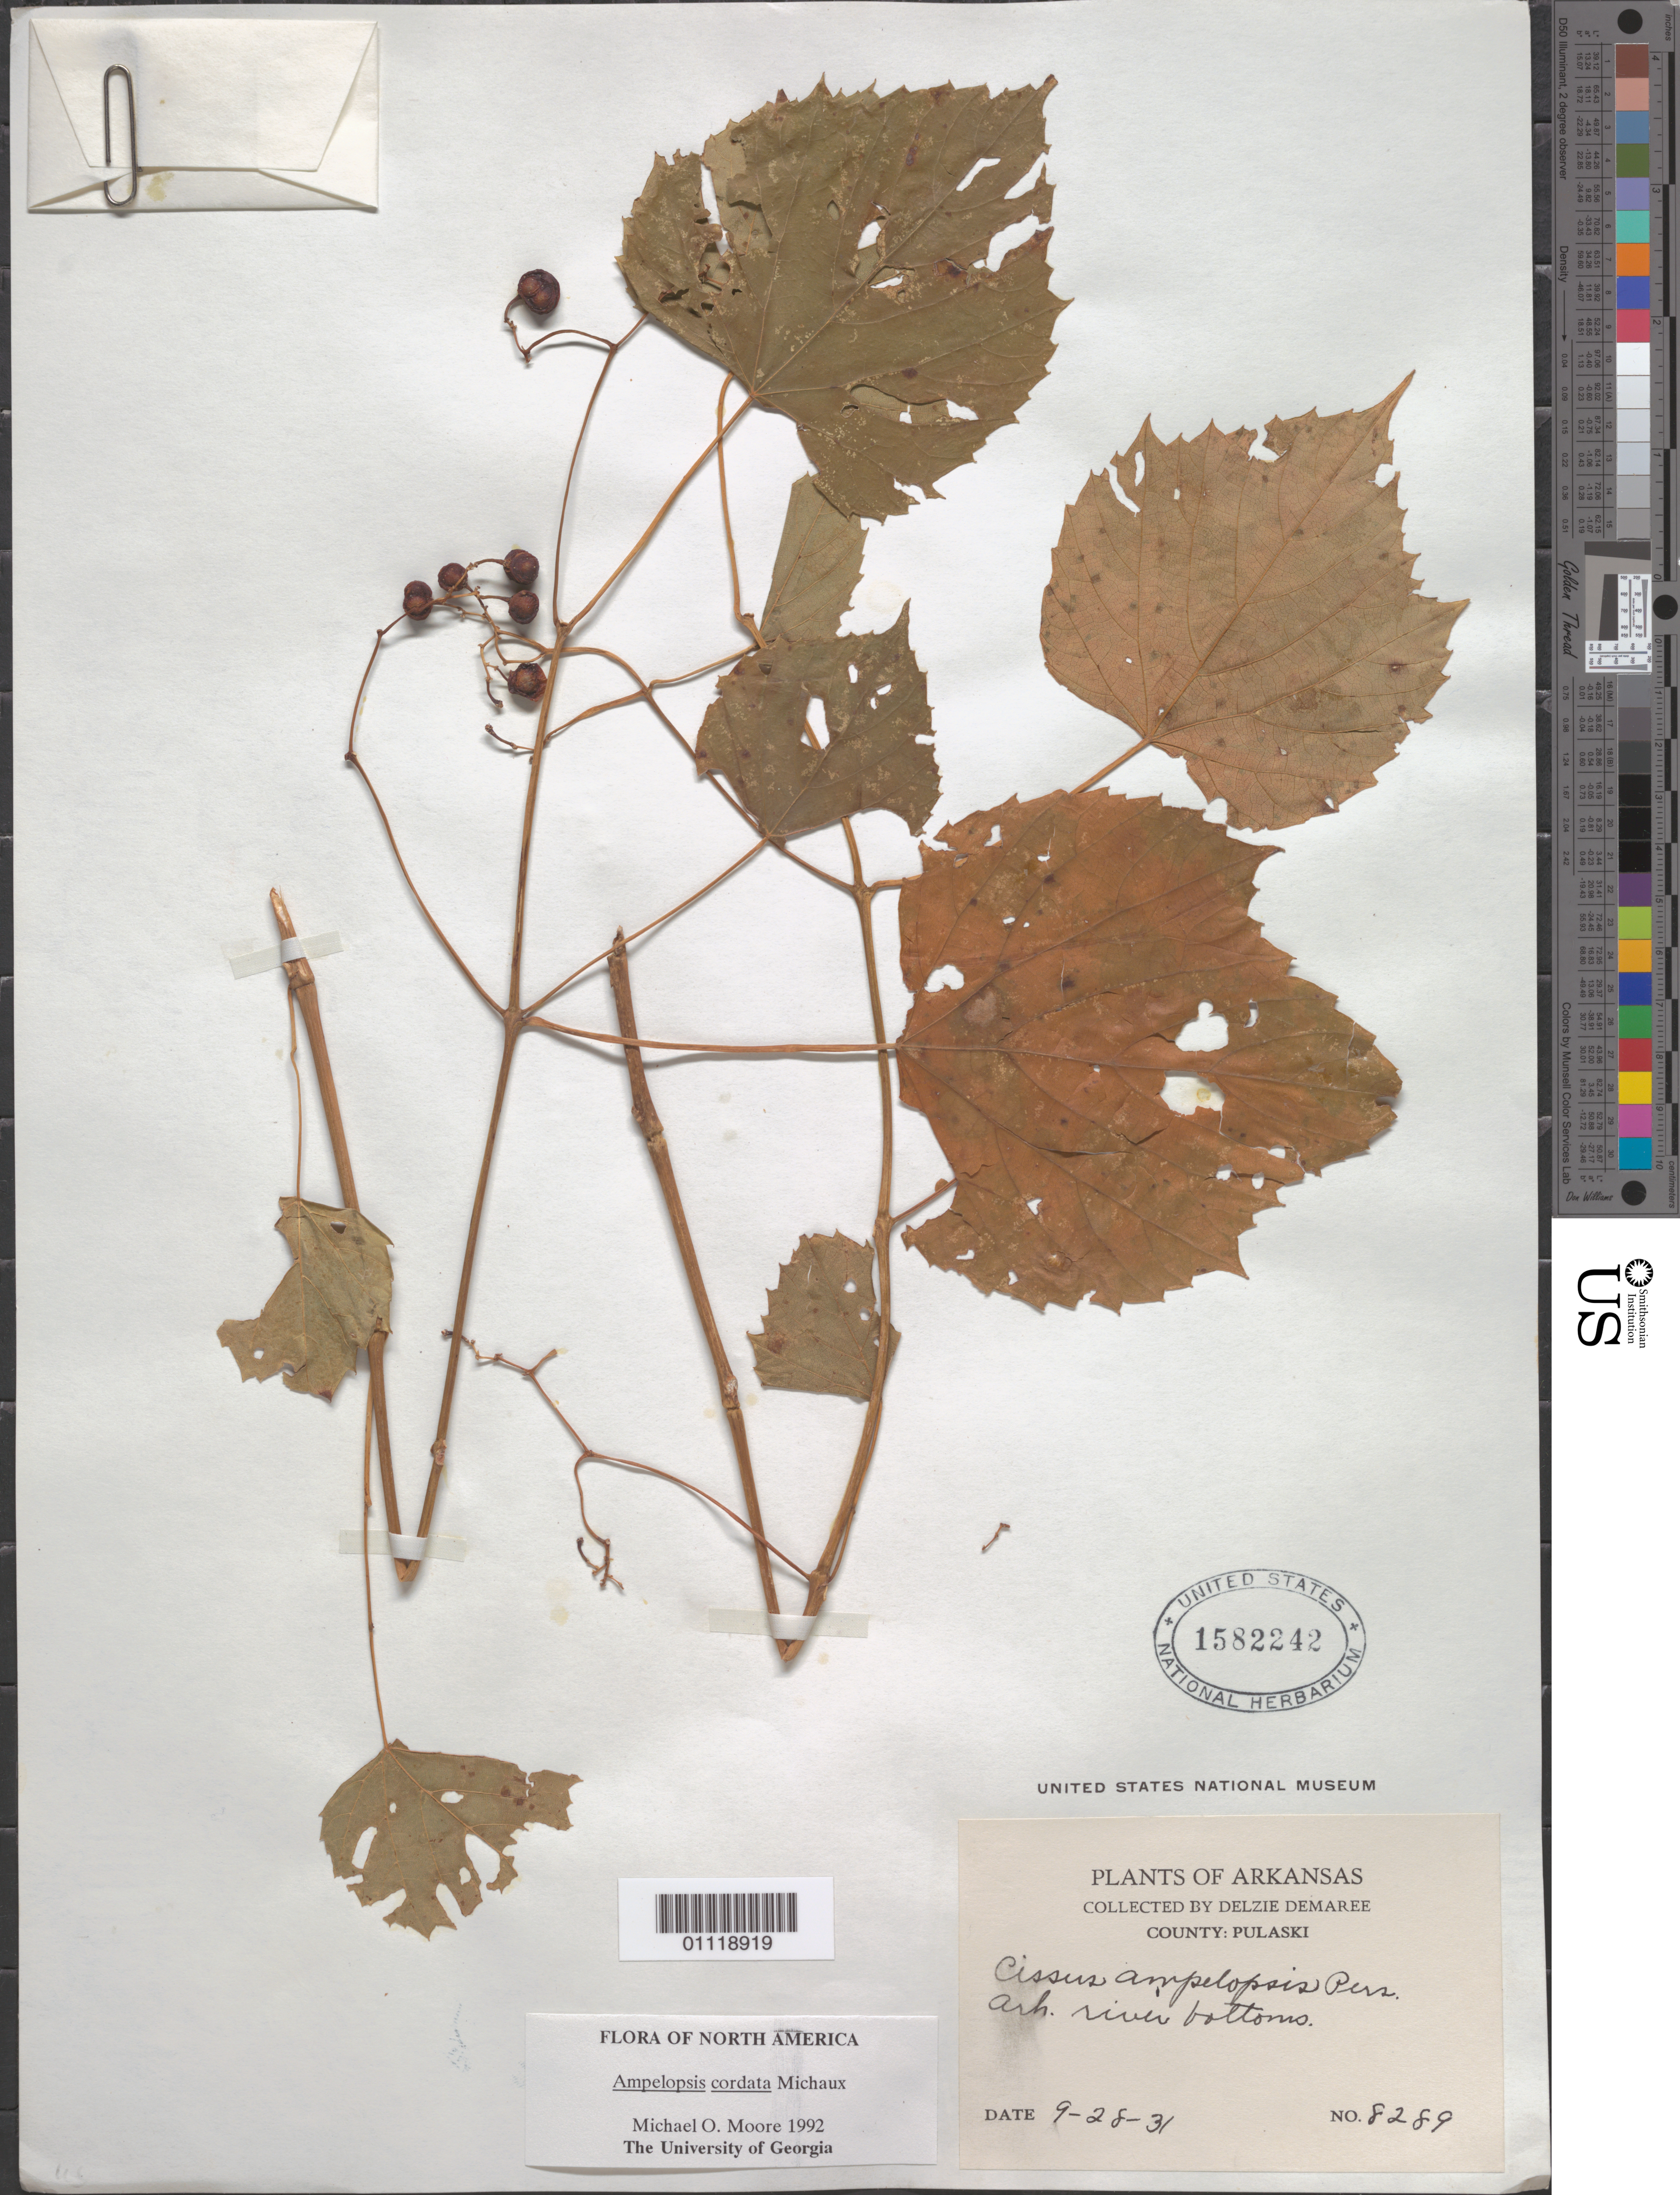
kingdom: Plantae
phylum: Tracheophyta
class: Magnoliopsida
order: Vitales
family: Vitaceae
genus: Ampelopsis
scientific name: Ampelopsis cordata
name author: Michx.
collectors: D. Demaree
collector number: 8289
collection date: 1931-09-28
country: United States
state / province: Arkansas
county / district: Pulaski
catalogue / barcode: US 1582242